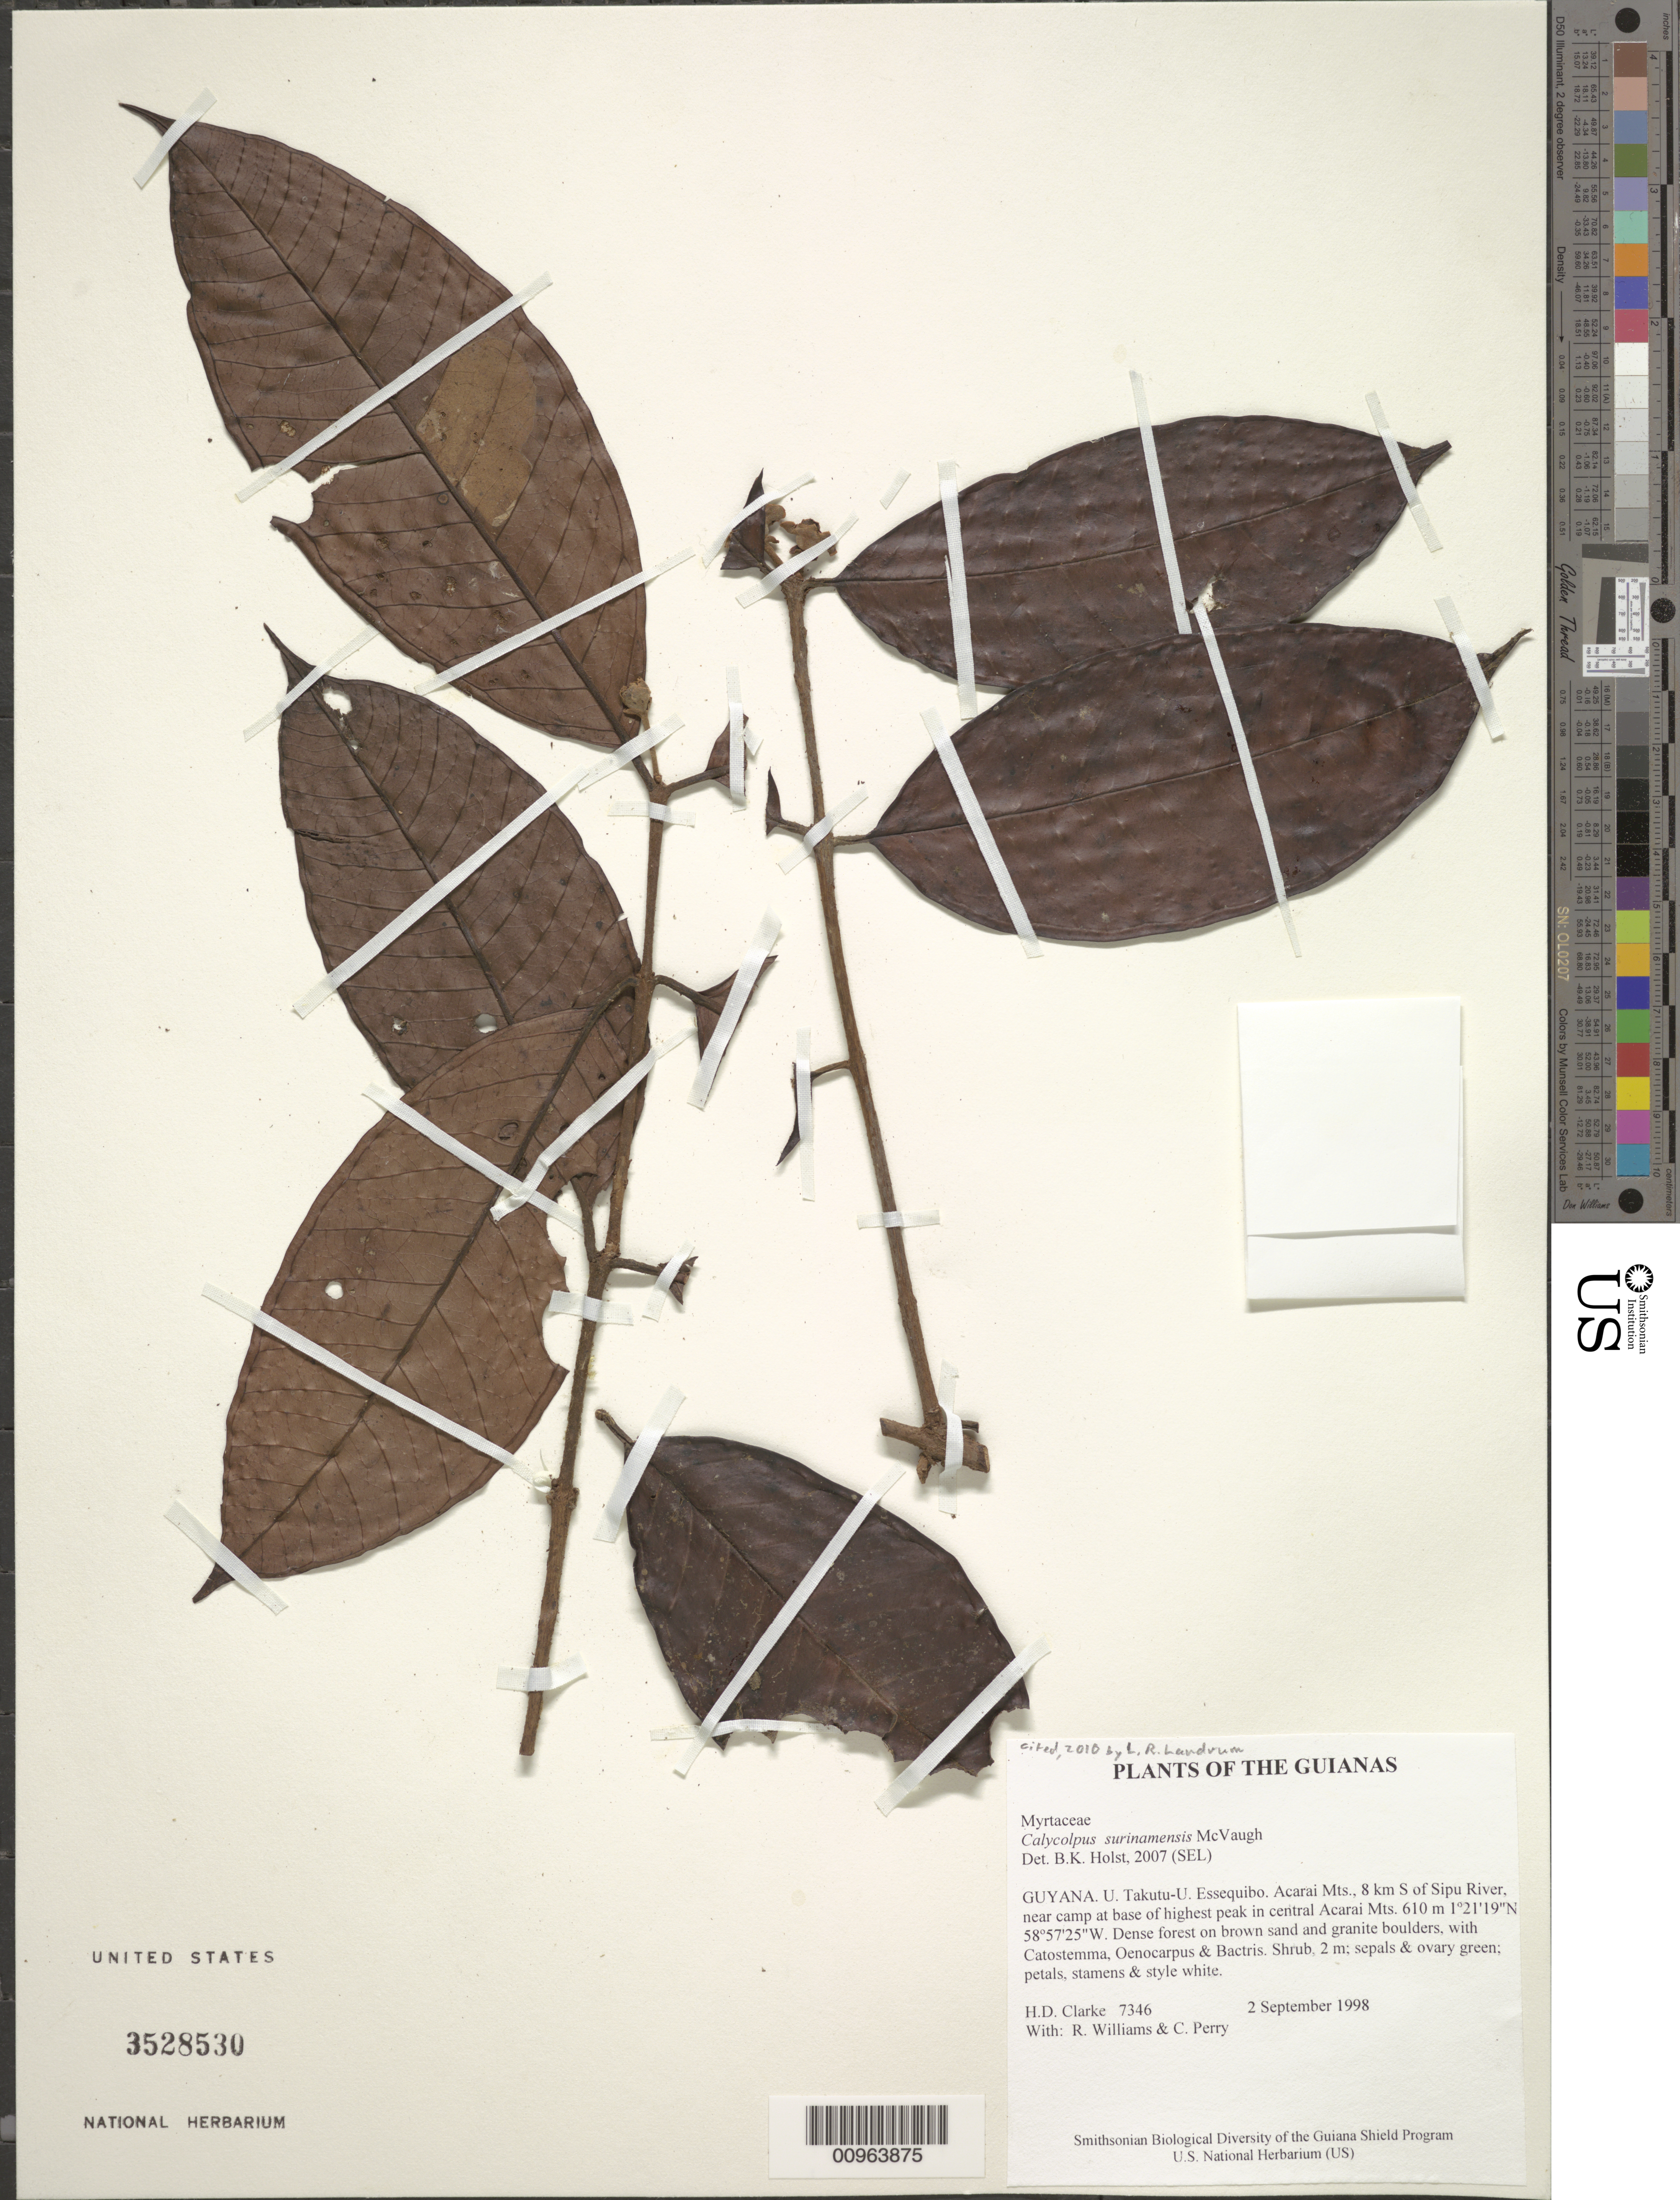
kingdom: Plantae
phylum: Tracheophyta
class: Magnoliopsida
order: Myrtales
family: Myrtaceae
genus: Calycolpus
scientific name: Calycolpus surinamensis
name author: McVaugh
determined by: Holst, Bruce K.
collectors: H. D. Clarke, R. Williams & C. Perry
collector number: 7346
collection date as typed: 2 September 1998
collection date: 1998-09-02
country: Guyana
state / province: U. Takutu-U. Essequibo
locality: Acarai Mts., 8 km S of Sipu River, near camp at base of highest peak in central Acarai Mts.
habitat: Dense forest on brown sand and granite boulders, with Catostemma, Oenocarpus & Bactris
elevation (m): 610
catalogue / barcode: US 3528530